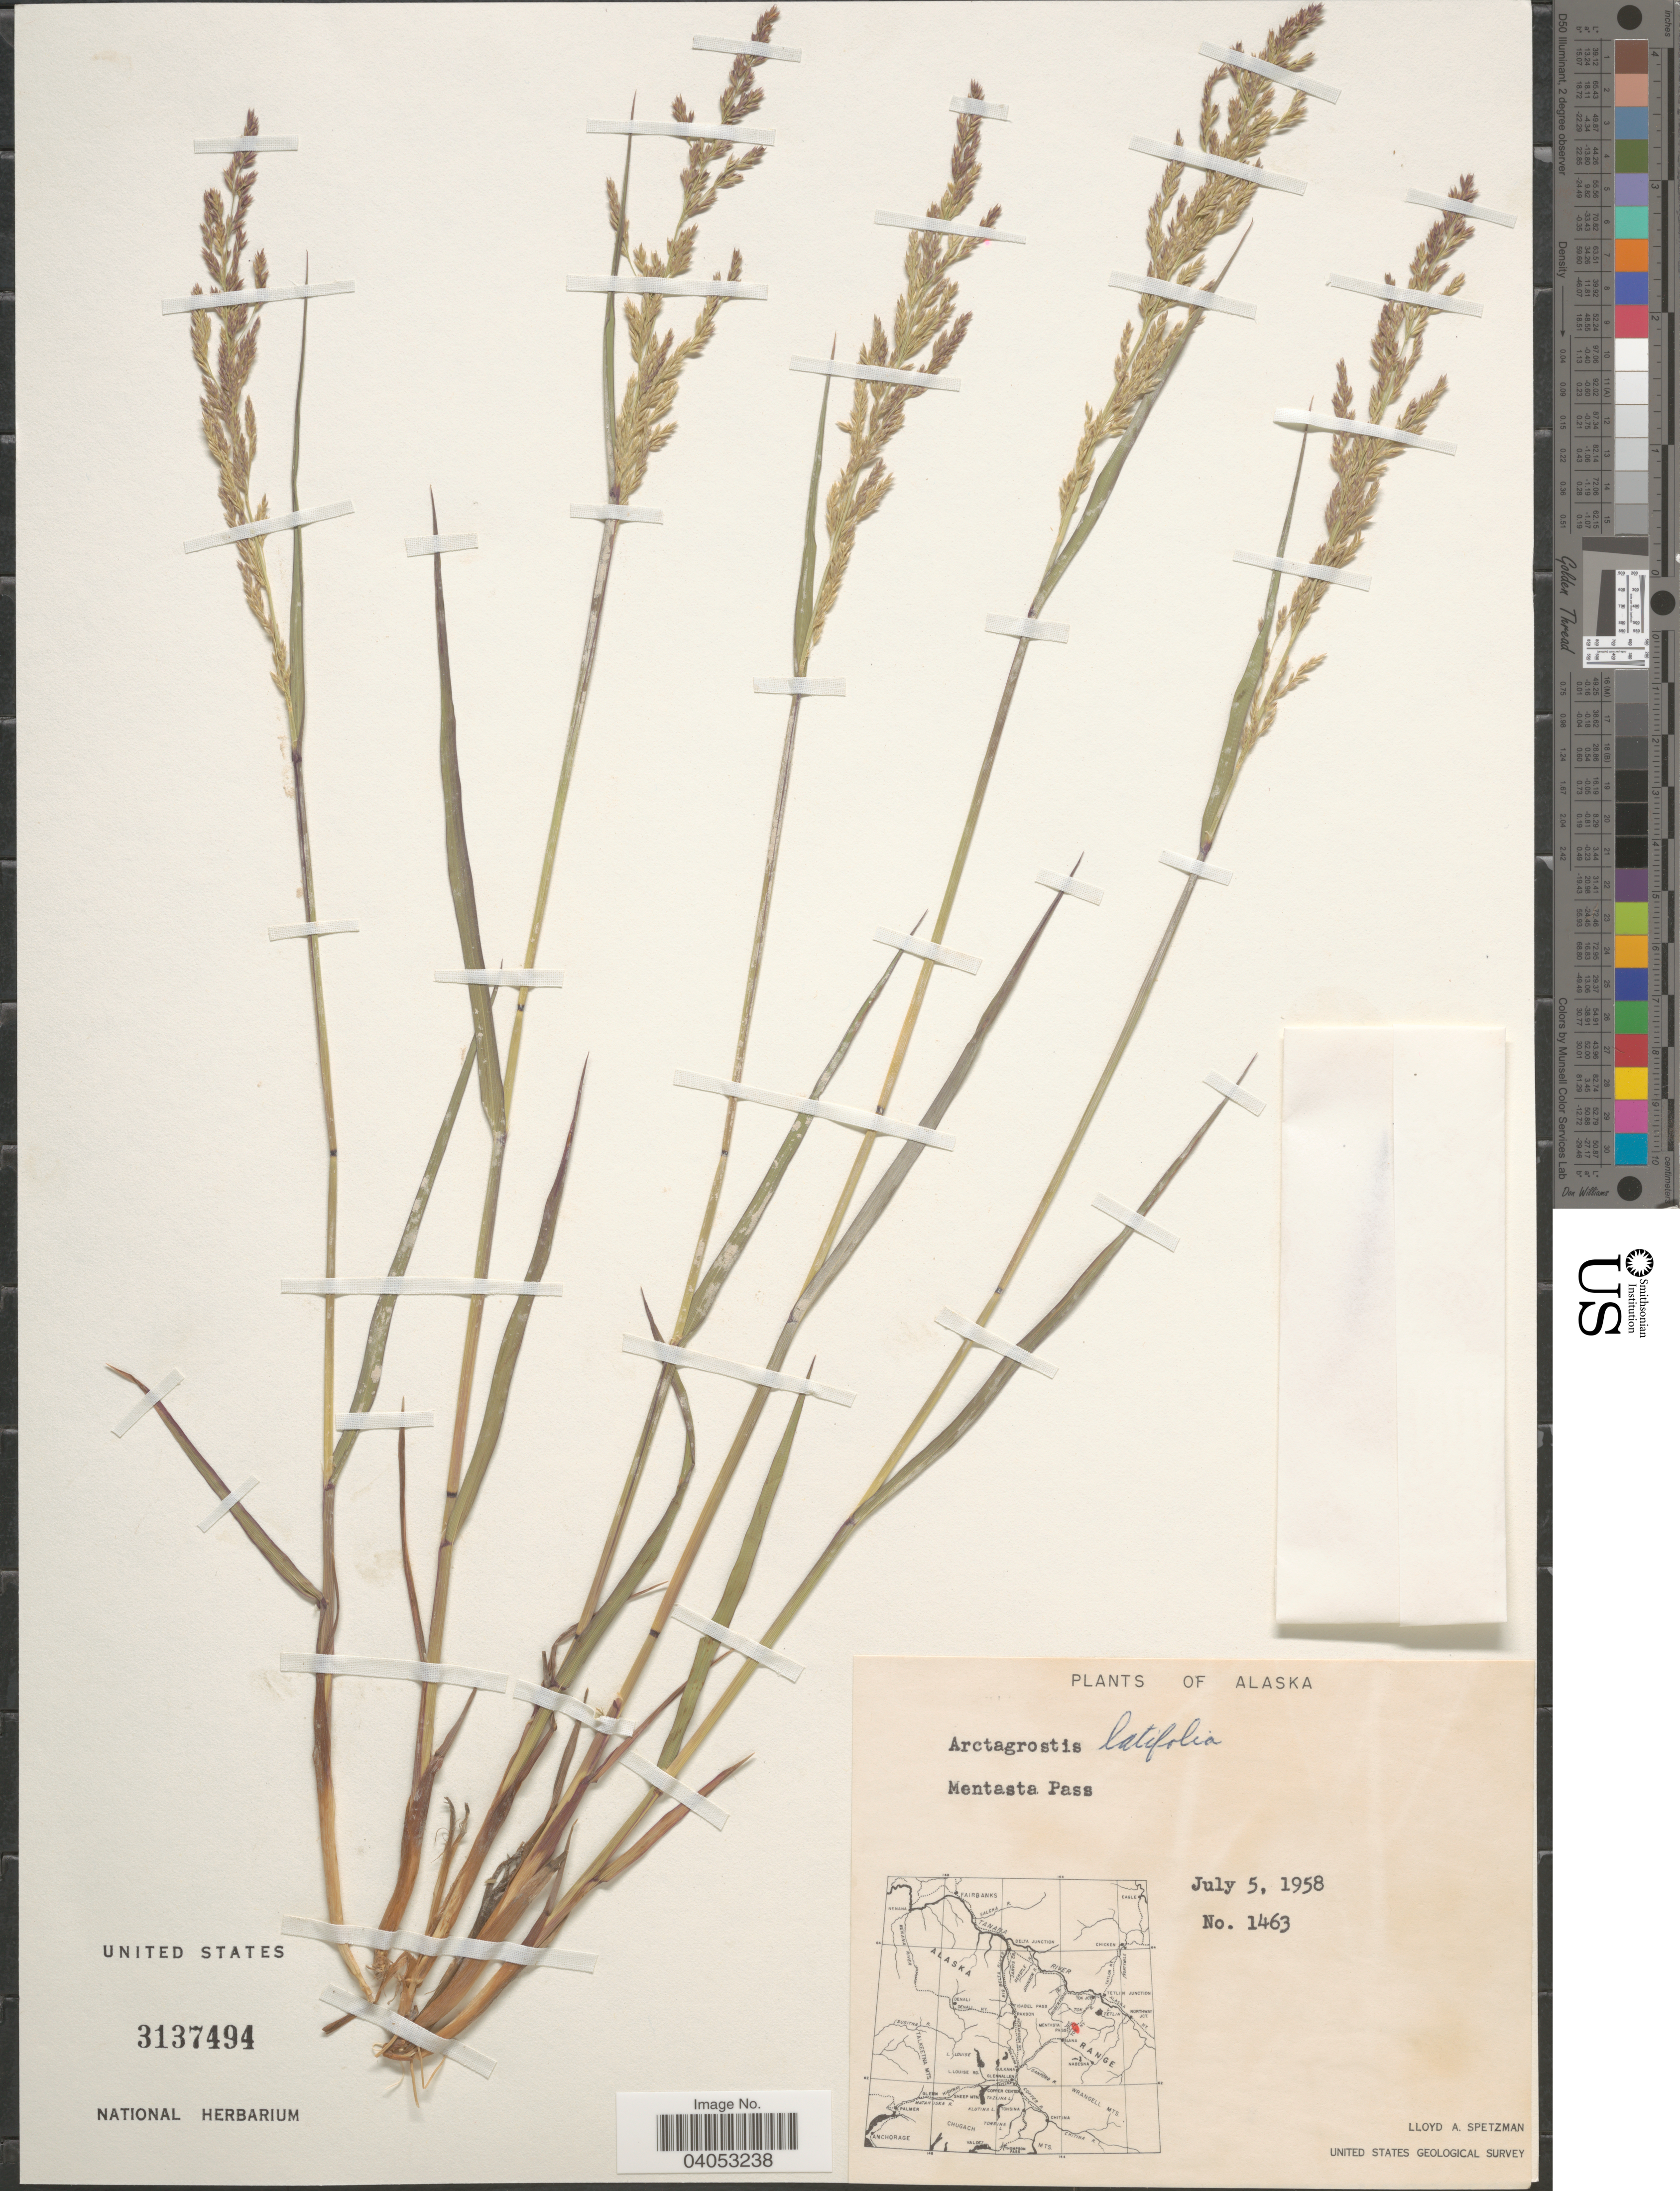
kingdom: Plantae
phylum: Tracheophyta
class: Liliopsida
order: Poales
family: Poaceae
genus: Arctagrostis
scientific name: Arctagrostis latifolia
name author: (R. Br.) Griseb.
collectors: L. Spetzman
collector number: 1463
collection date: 1958-07-05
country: United States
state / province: Alaska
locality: Mentasta Pass.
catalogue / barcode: US 3137494